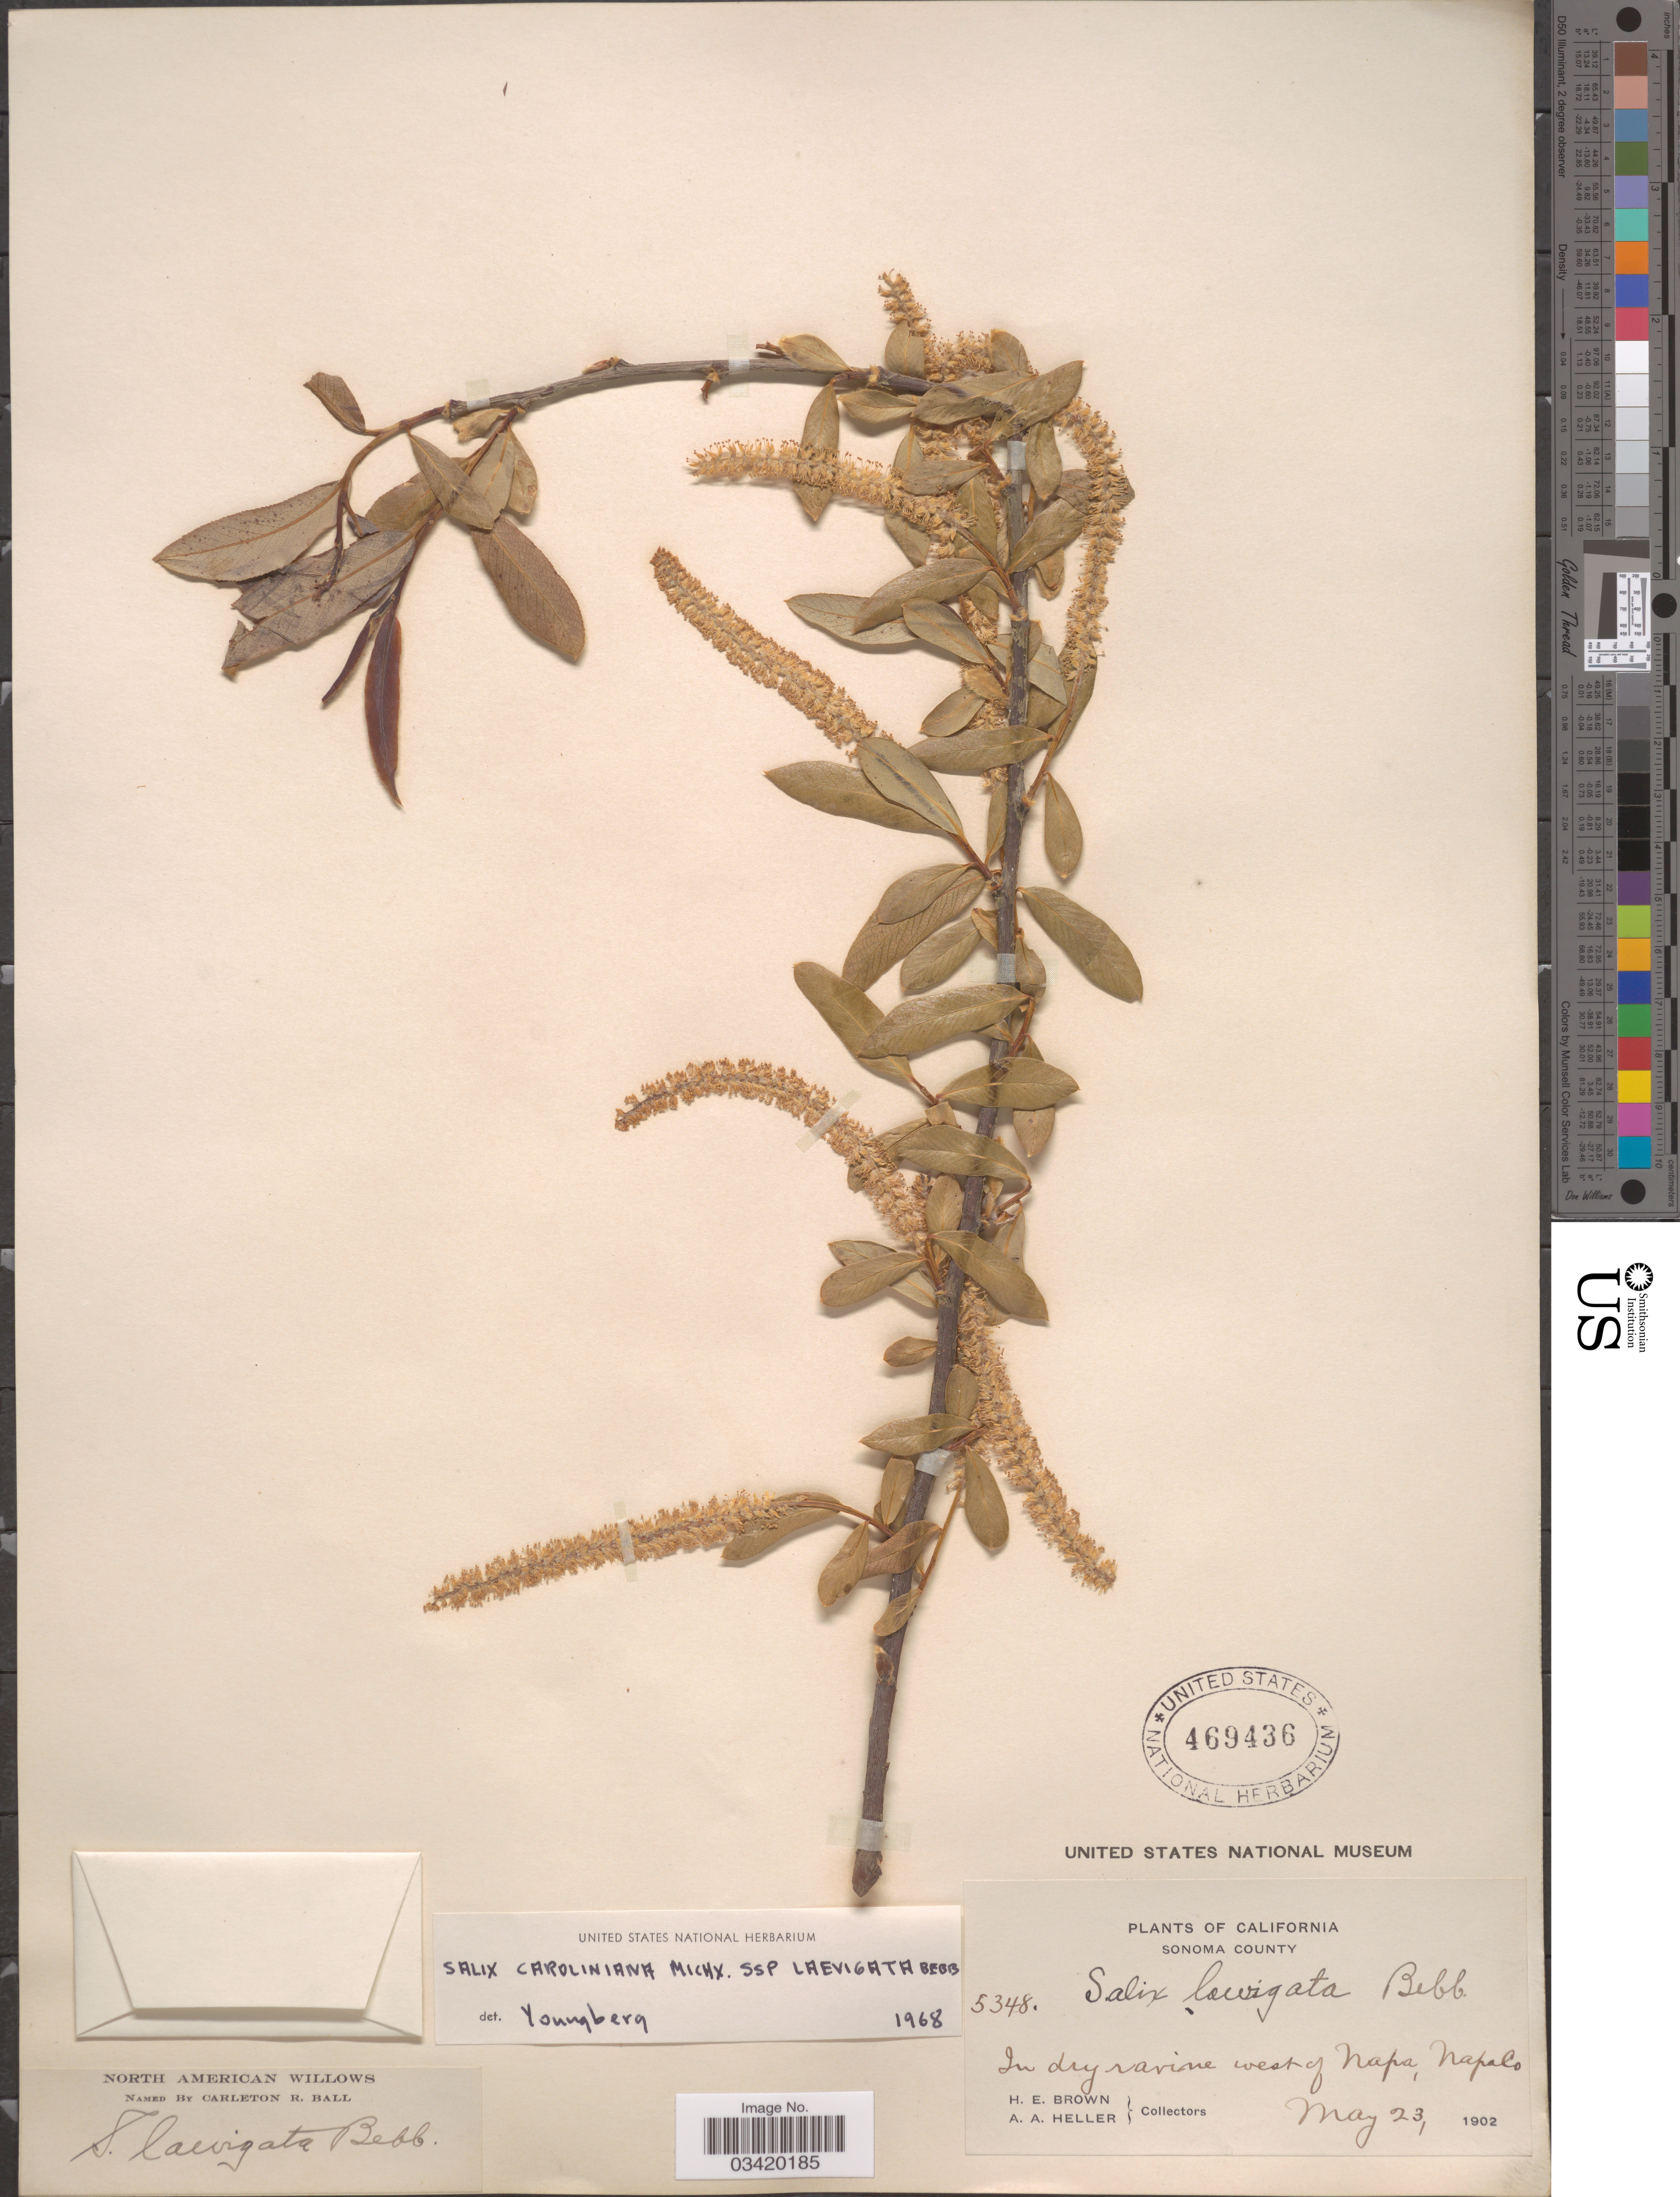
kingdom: Plantae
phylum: Tracheophyta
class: Magnoliopsida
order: Malpighiales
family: Salicaceae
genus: Salix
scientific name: Salix caroliniana subsp. laevigata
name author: Bebb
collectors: H. E. Brown & A. A. Heller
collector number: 5348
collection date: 1902-05-23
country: United States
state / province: California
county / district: Sonoma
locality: Sonoma County. West of Napa, Napalo.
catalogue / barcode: US 469436